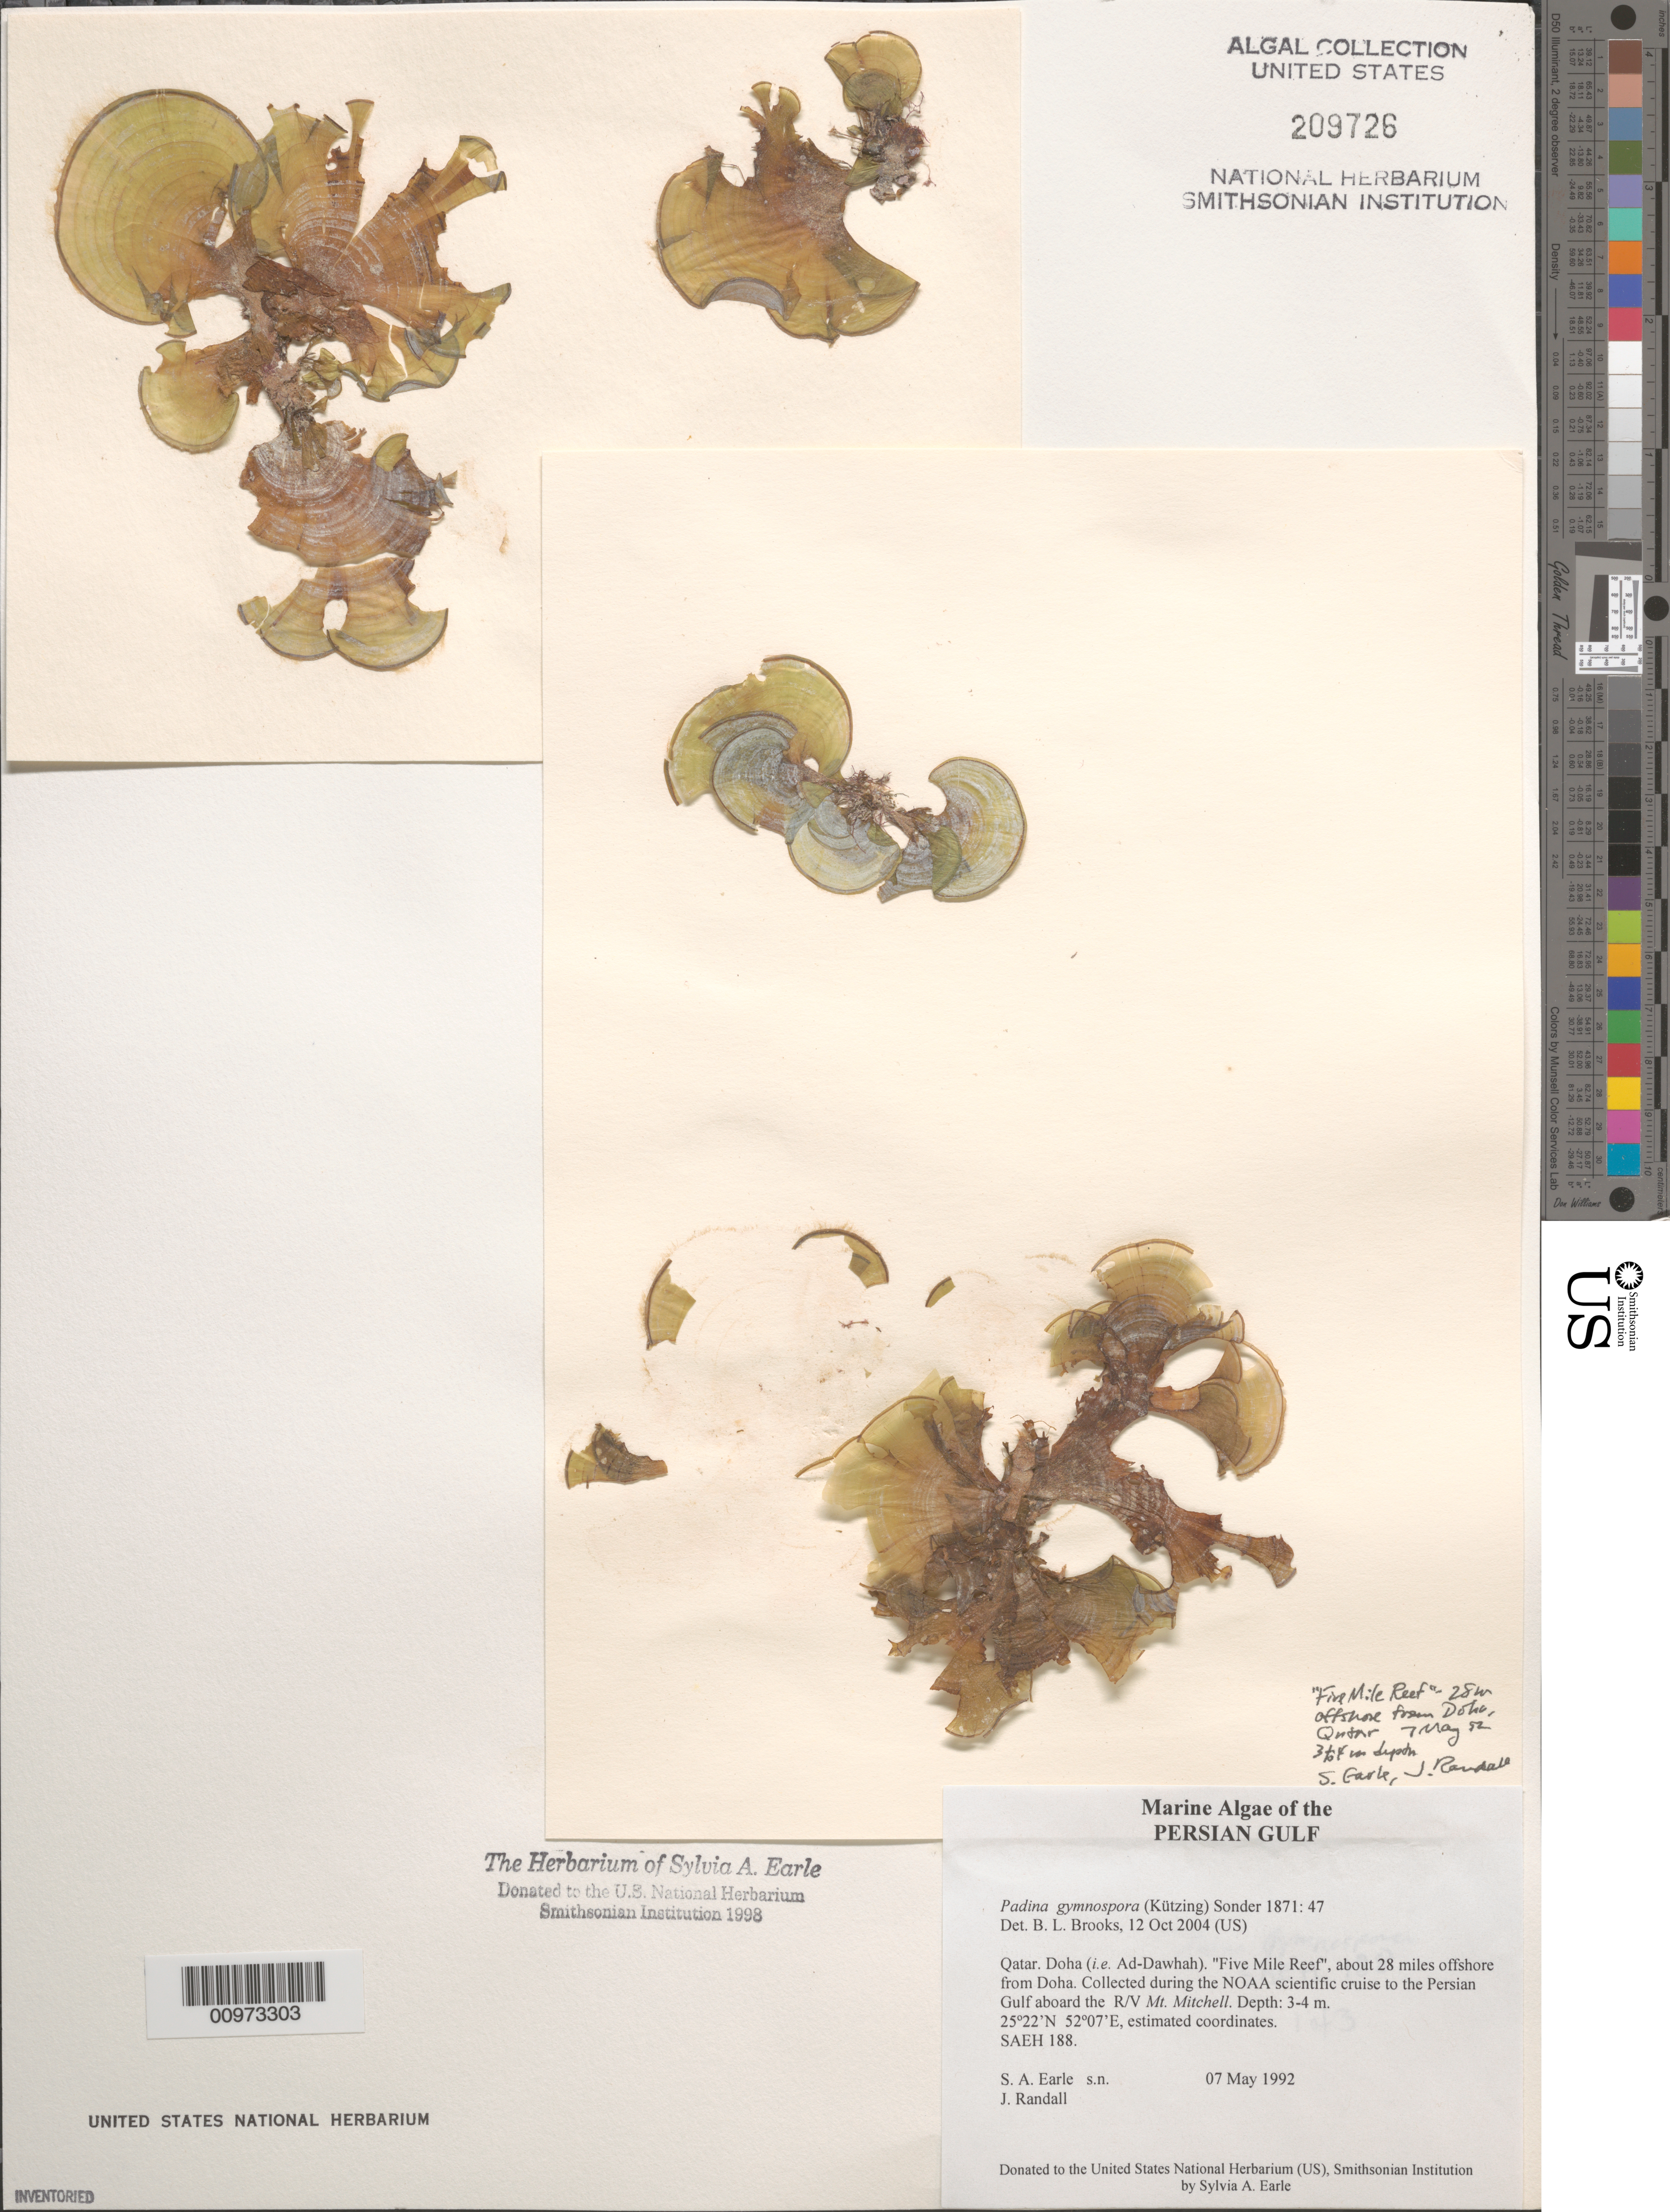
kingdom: Chromista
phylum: Ochrophyta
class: Phaeophyceae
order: Dictyotales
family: Dictyotaceae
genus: Padina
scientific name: Padina gymnospora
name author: (Kütz.) O.G. Sond.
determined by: Brooks, B. L., (BOT), Smithsonian Institution - National Museum of Natural History (UNITED STATES)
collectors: S. A. Earle & J. Randall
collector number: SAEH 188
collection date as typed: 07 May 1992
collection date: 1992-05-07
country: Quatar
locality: Doha (Ad-Dawhah), Five Mile Reef ca. 28 miles offshore from Doha, Persian Gulf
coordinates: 25 22'N, 52 07'E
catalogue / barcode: US 209726